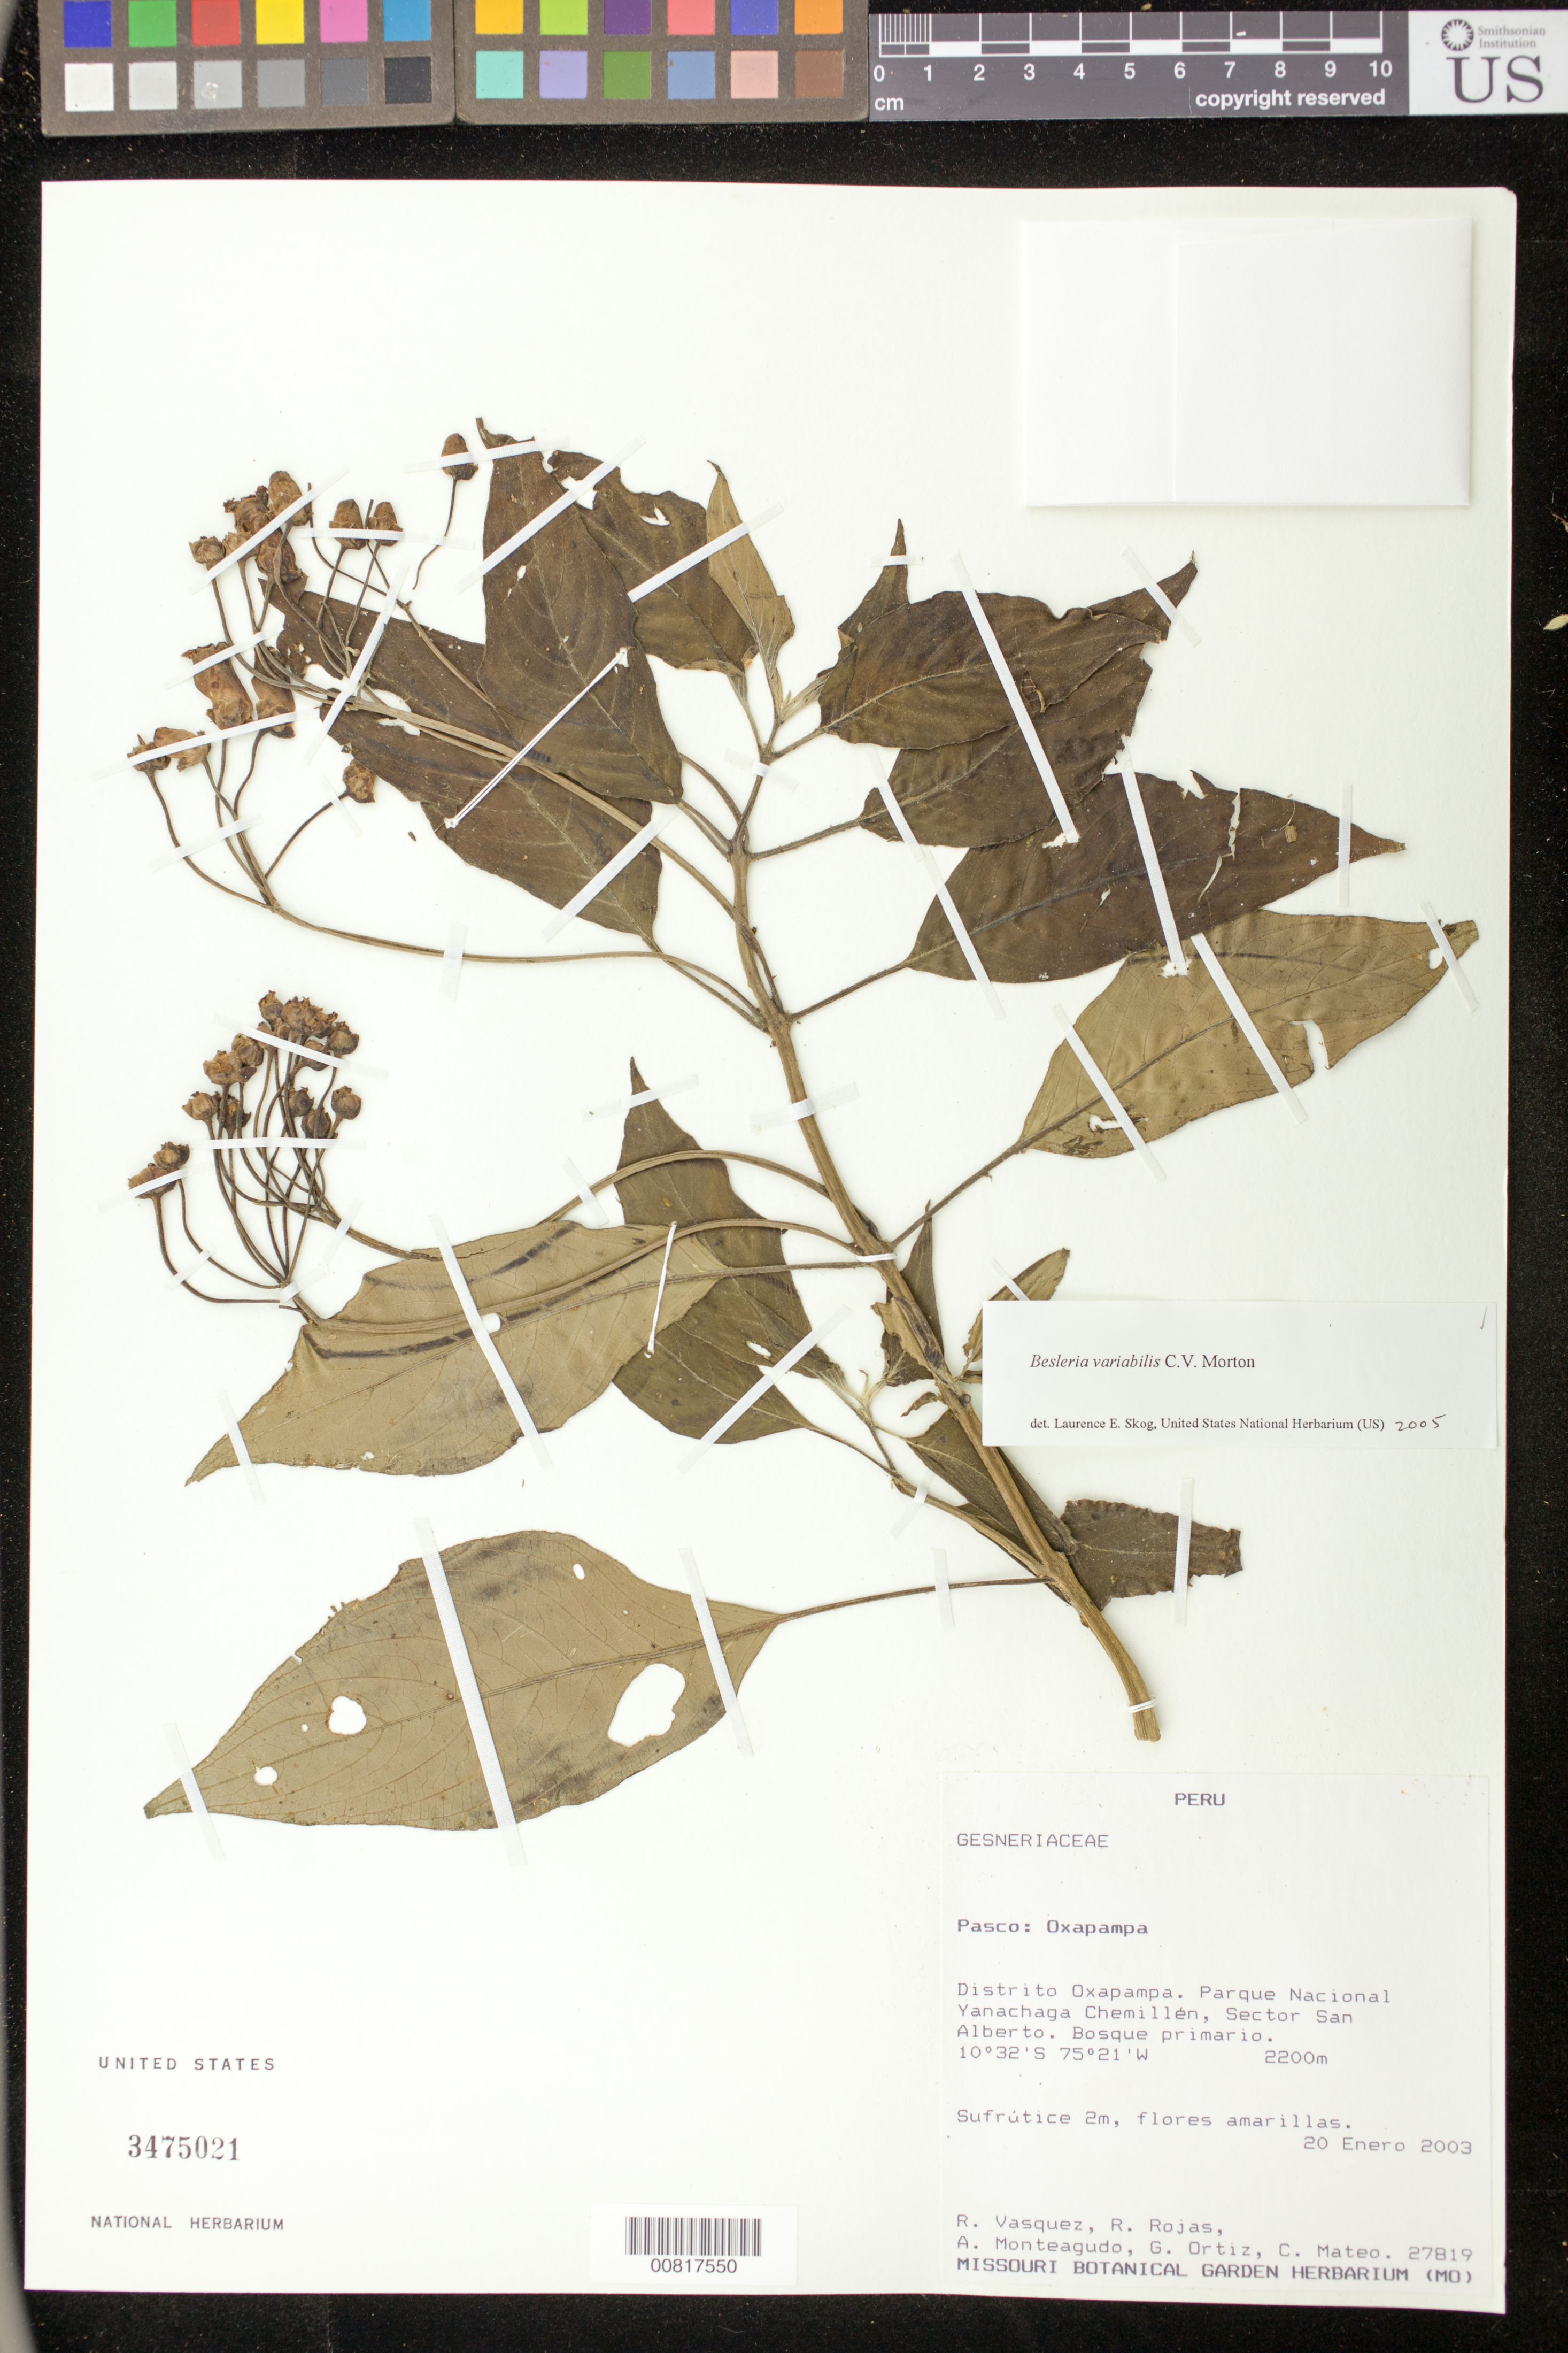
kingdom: Plantae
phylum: Tracheophyta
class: Magnoliopsida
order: Lamiales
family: Gesneriaceae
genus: Besleria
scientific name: Besleria variabilis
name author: C.V. Morton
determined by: Skog, Laurence E.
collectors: R. Vásquez, R. Rojas, A. Monteagudo, G. Ortiz & C. Mateo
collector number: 27819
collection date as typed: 20 Jan 2003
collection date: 2003-01-20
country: Peru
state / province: Pasco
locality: Pasco: Oxapampa. Distrito Oxapampa. Parque Nacional Yanachaga Chemillén, Sector San Alberto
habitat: Bosque primario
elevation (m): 2200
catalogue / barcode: US 3475021